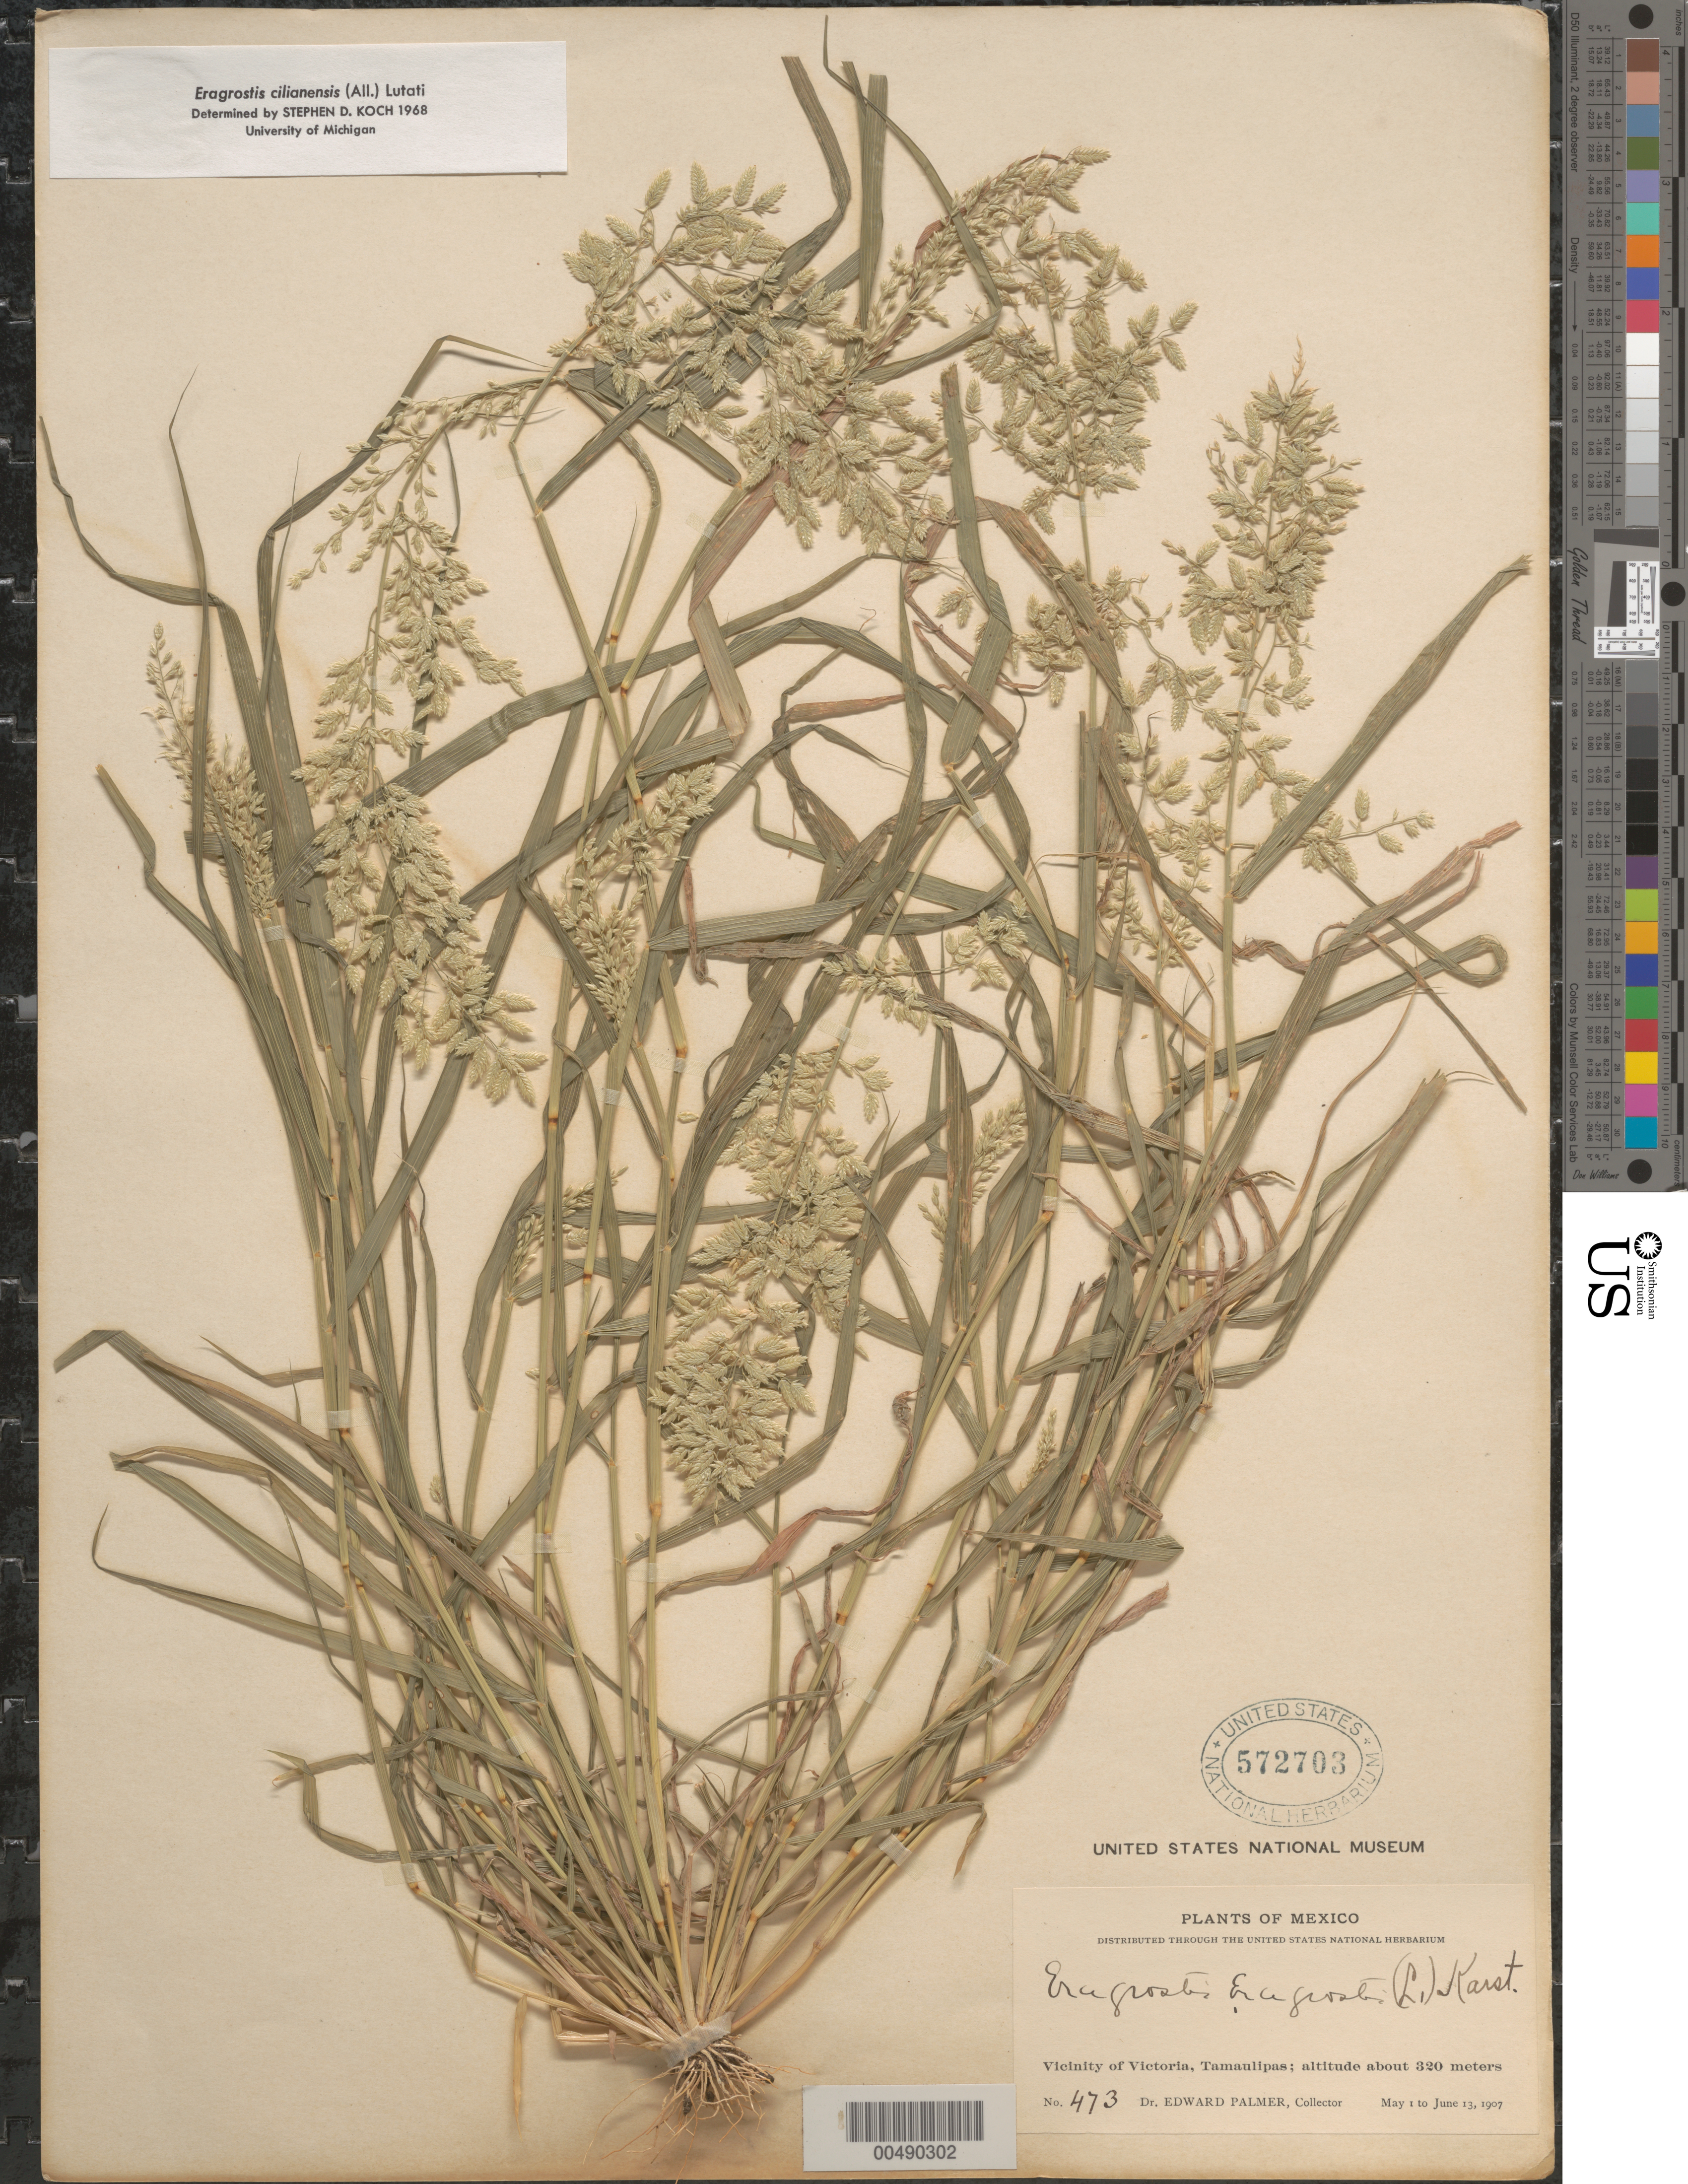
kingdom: Plantae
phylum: Tracheophyta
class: Liliopsida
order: Poales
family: Poaceae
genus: Eragrostis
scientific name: Eragrostis cilianensis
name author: (Bellardi) Vignolo ex Janch.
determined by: Koch, S. D.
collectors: E. Palmer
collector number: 473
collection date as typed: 1 May 1907 to 13 Jun 1907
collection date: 1907-05-01/1907-06-13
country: Mexico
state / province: Tamaulipas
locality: Vicinity of Victoria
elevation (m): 320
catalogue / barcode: US 572703